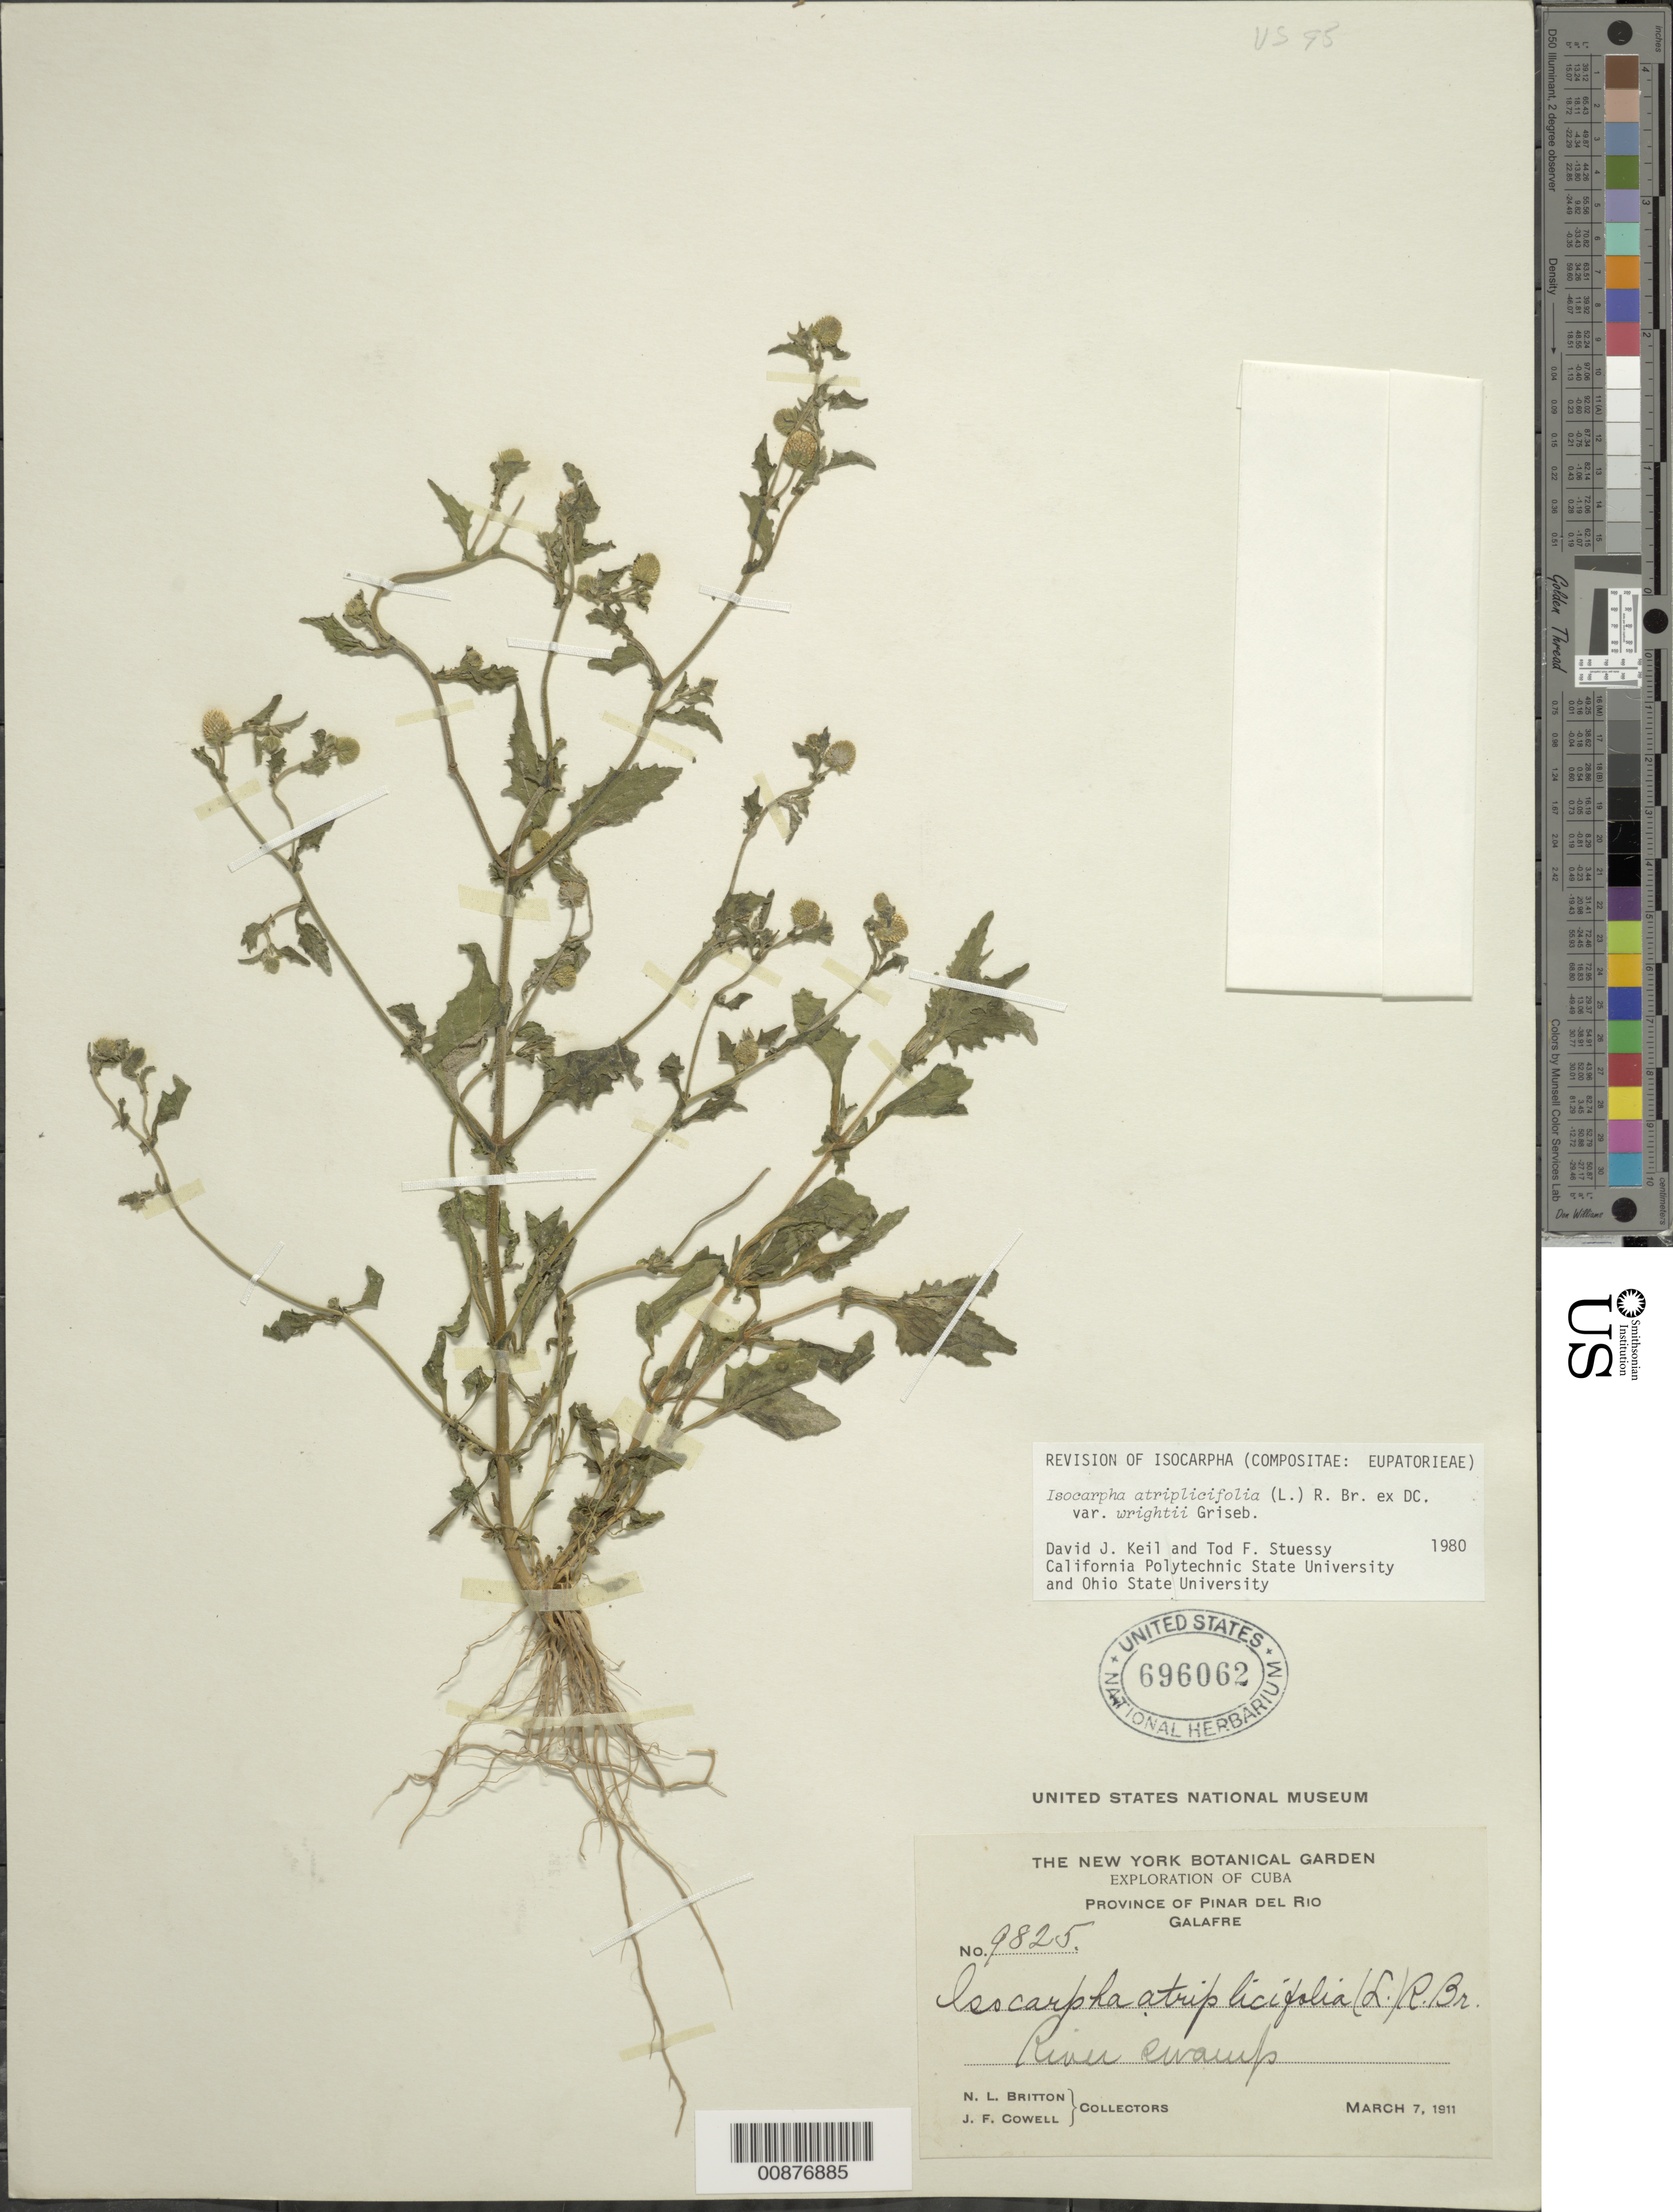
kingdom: Plantae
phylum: Tracheophyta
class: Magnoliopsida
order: Asterales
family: Asteraceae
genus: Isocarpha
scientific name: Isocarpha cubana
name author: S.F. Blake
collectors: N. Britton & J. F. Cowell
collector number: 9825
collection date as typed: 07 Mar 1911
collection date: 1911-03-07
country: Cuba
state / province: Pinar del Río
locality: Galafre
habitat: River swamp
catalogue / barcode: US 696062